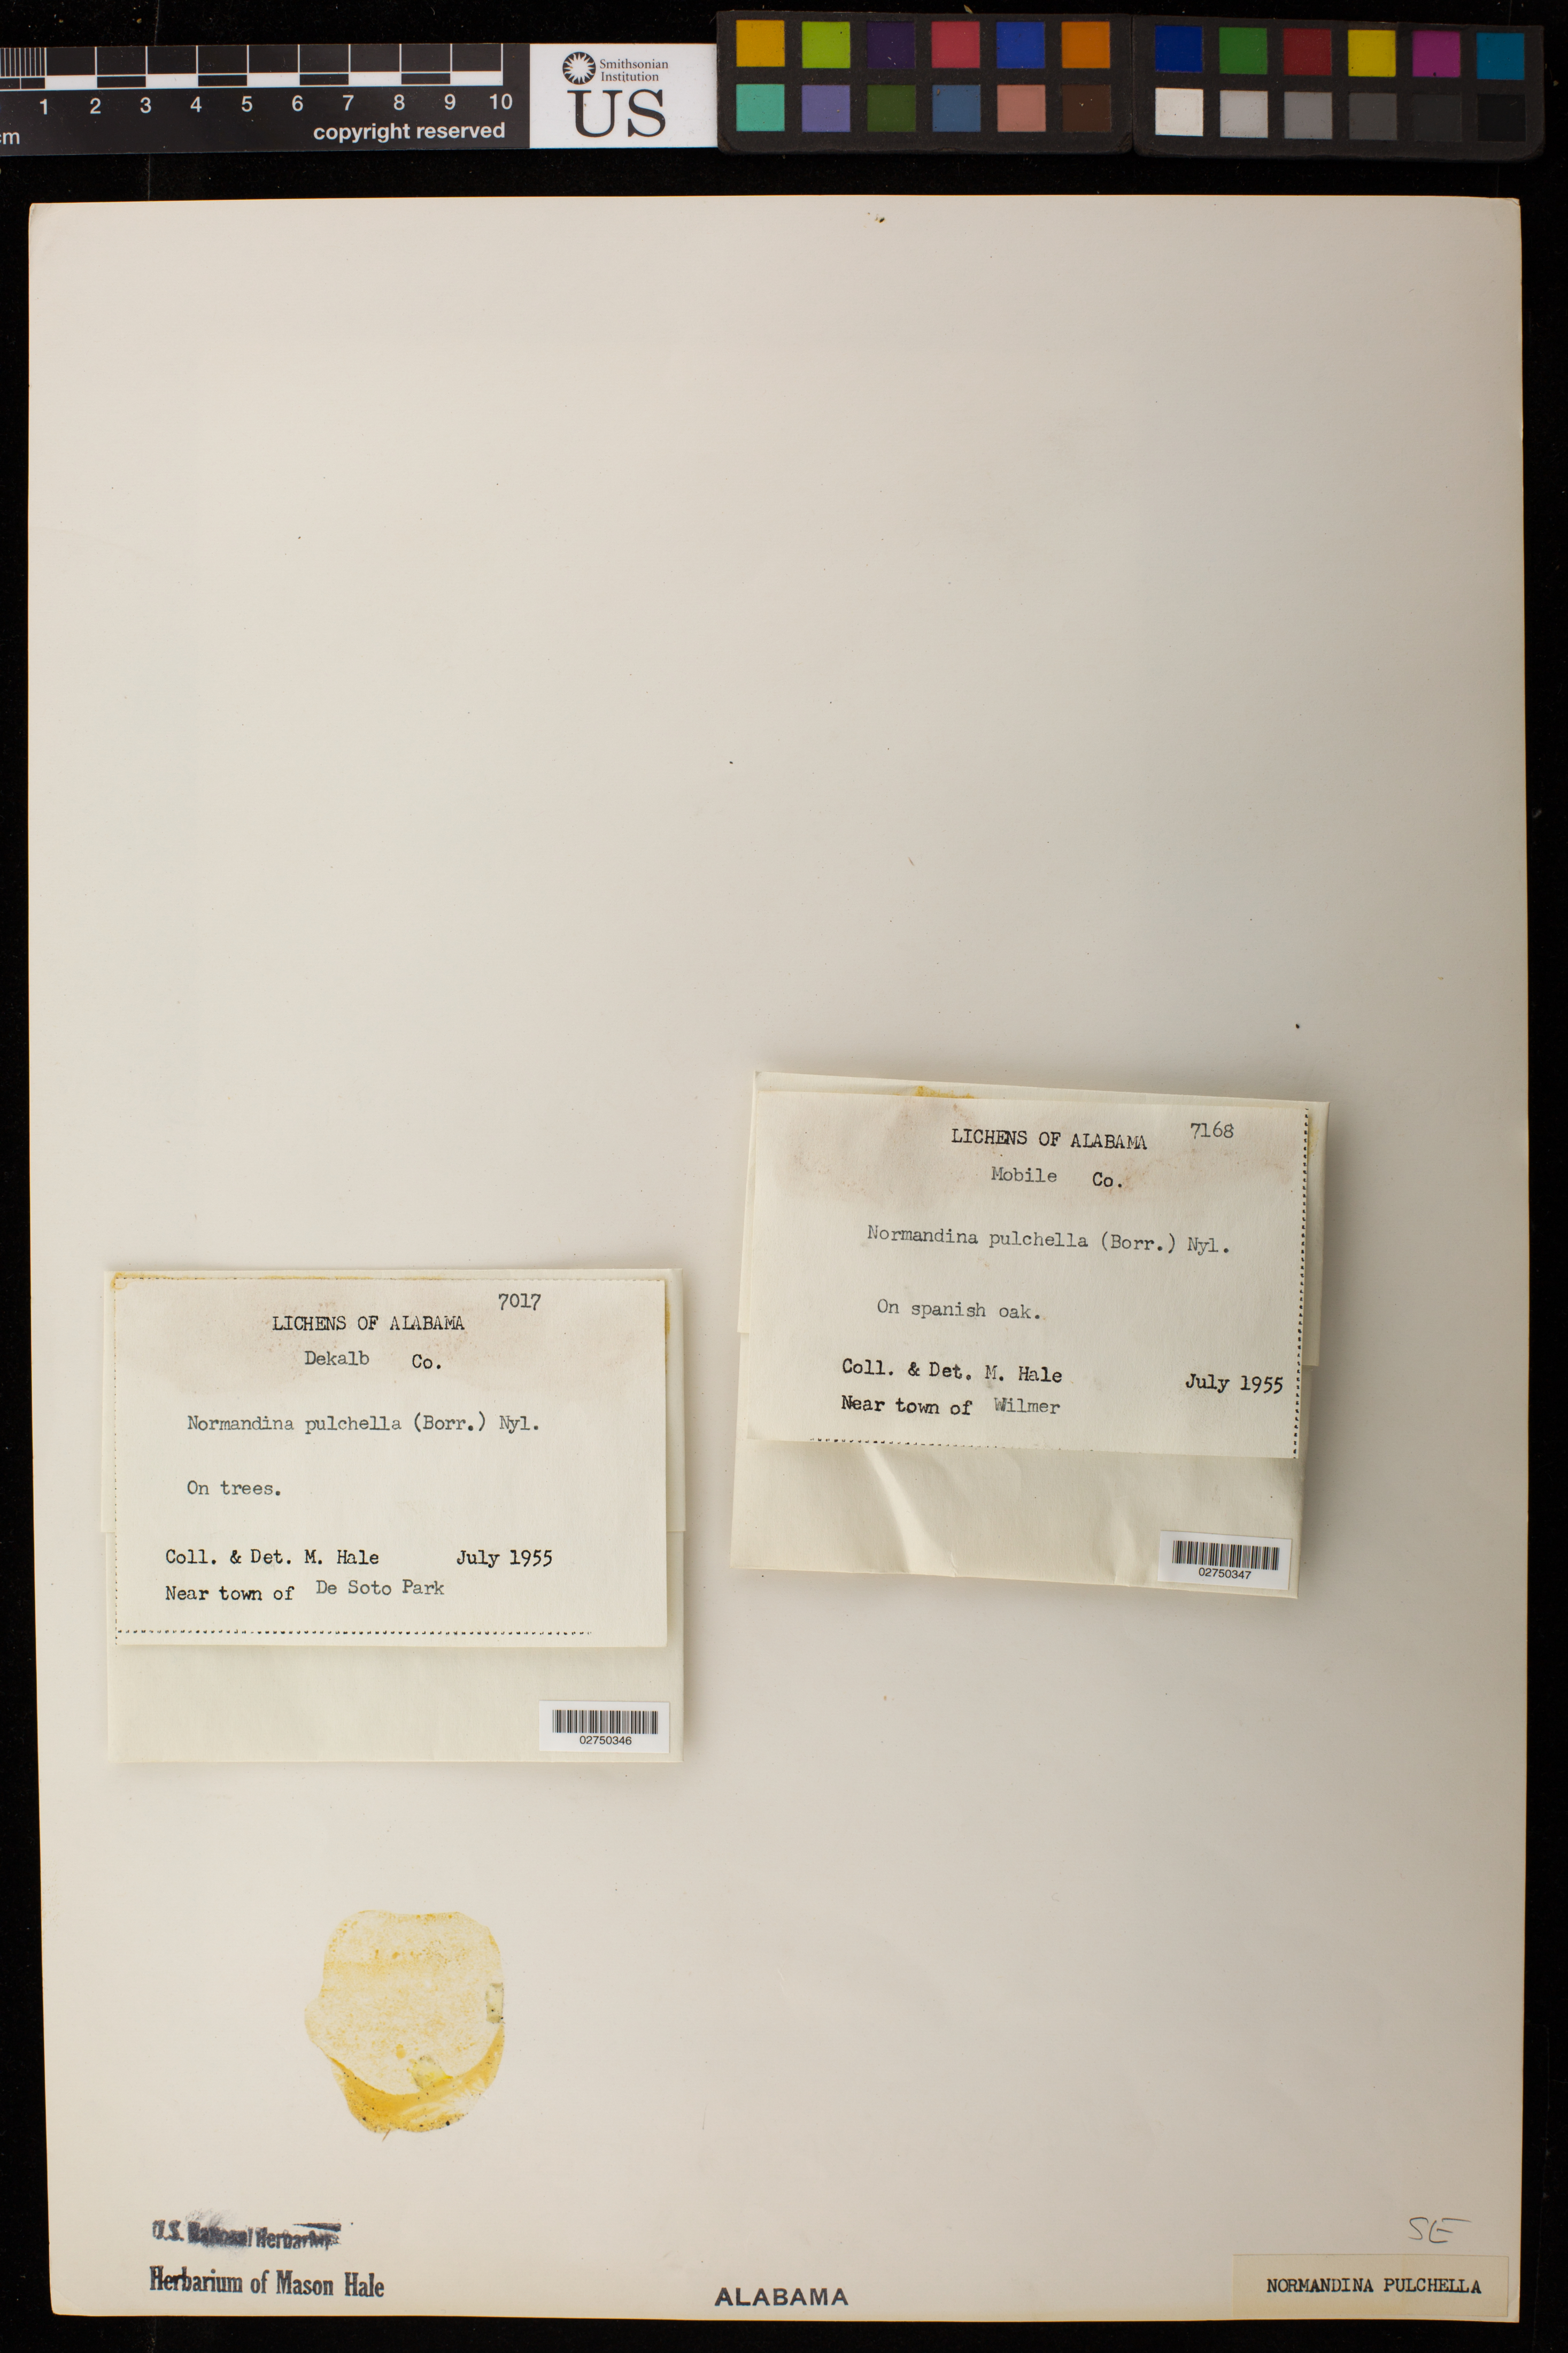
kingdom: Fungi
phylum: Ascomycota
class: Eurotiomycetes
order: Verrucariales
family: Verrucariaceae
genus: Normandina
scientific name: Normandina pulchella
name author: (Borrer) Nyl.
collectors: M. Hale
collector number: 7017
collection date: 1955-07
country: United States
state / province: Alabama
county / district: Dekalb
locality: Dekalb Co., near De Soto Park